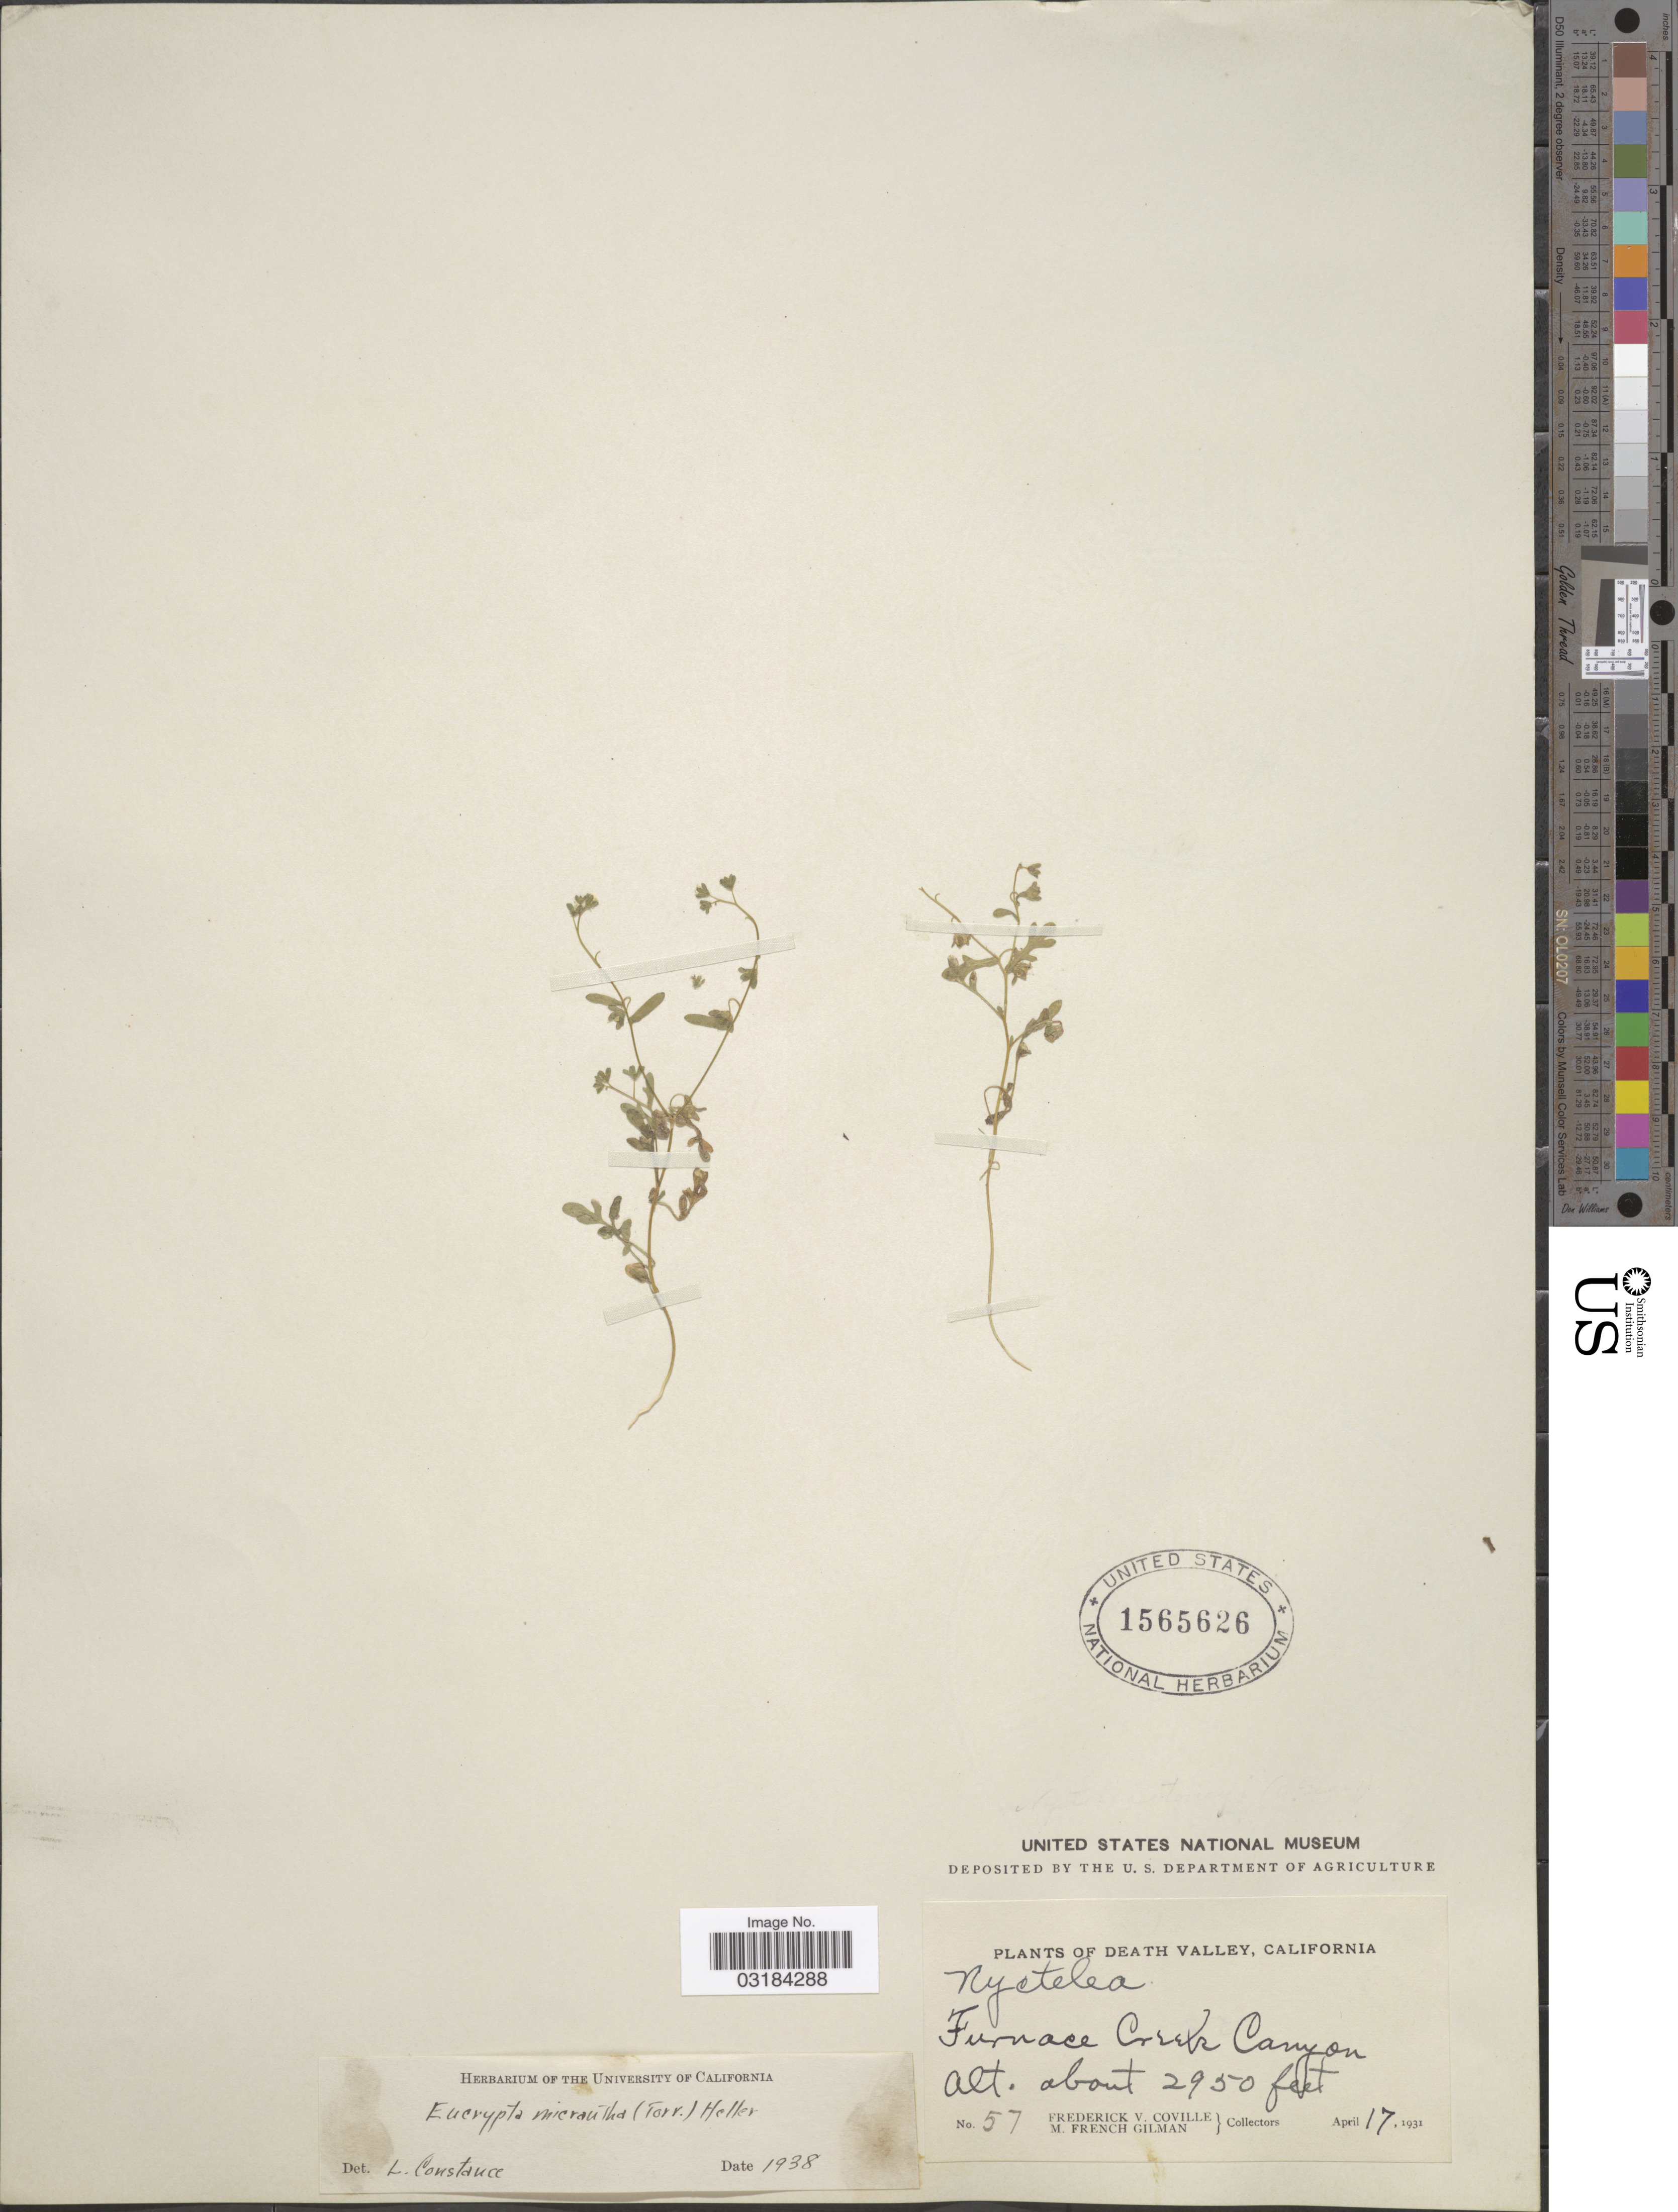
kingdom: Plantae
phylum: Tracheophyta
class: Magnoliopsida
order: Boraginales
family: Hydrophyllaceae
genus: Eucrypta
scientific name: Eucrypta micrantha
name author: (Torr.) A. Heller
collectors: F. V. Coville & M. F. Gilman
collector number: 57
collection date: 1931-04-17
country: United States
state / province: California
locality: Death Valley. Furnace Creek Canyon.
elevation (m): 899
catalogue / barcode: US 1565626